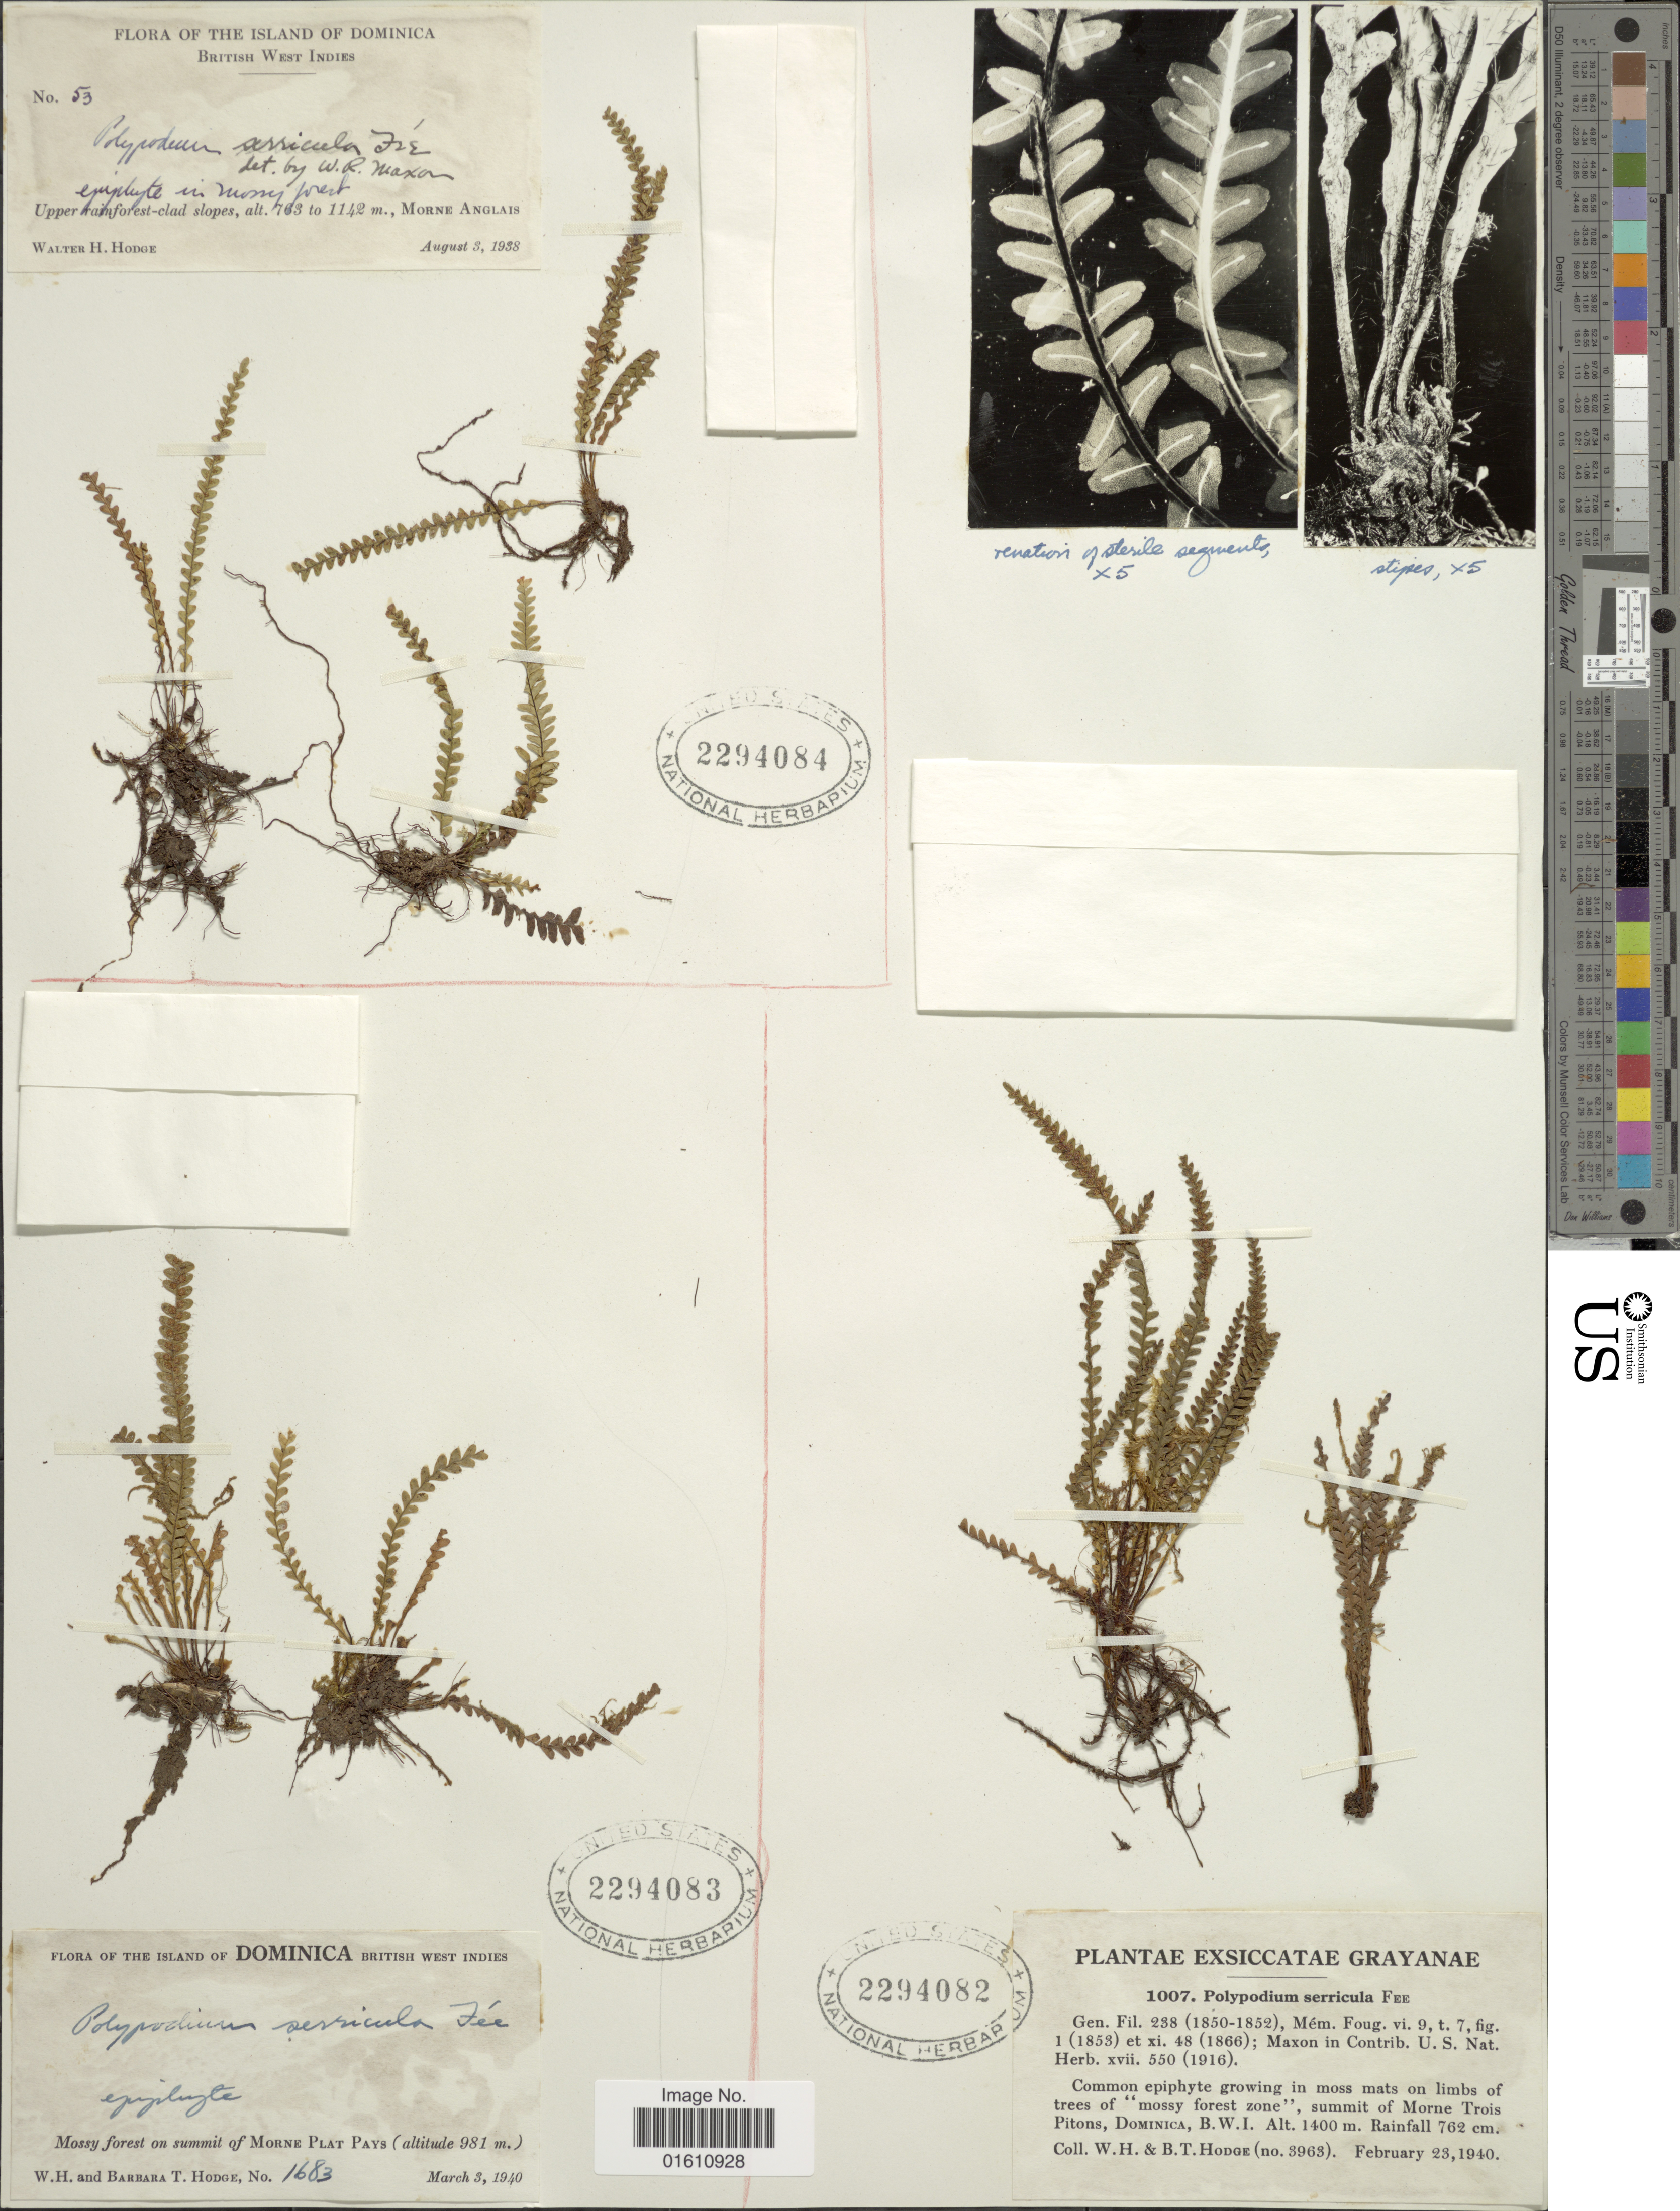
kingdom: Plantae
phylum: Tracheophyta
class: Polypodiopsida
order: Polypodiales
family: Polypodiaceae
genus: Moranopteris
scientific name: Moranopteris serricula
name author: (Fée) R. Y. Hirai & J. Prado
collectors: W. Hodge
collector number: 53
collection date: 1938-08-03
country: Dominica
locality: Island of Dominica, upper rainforest-clad slopes, Morne Anglais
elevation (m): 763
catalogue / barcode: US 2294084